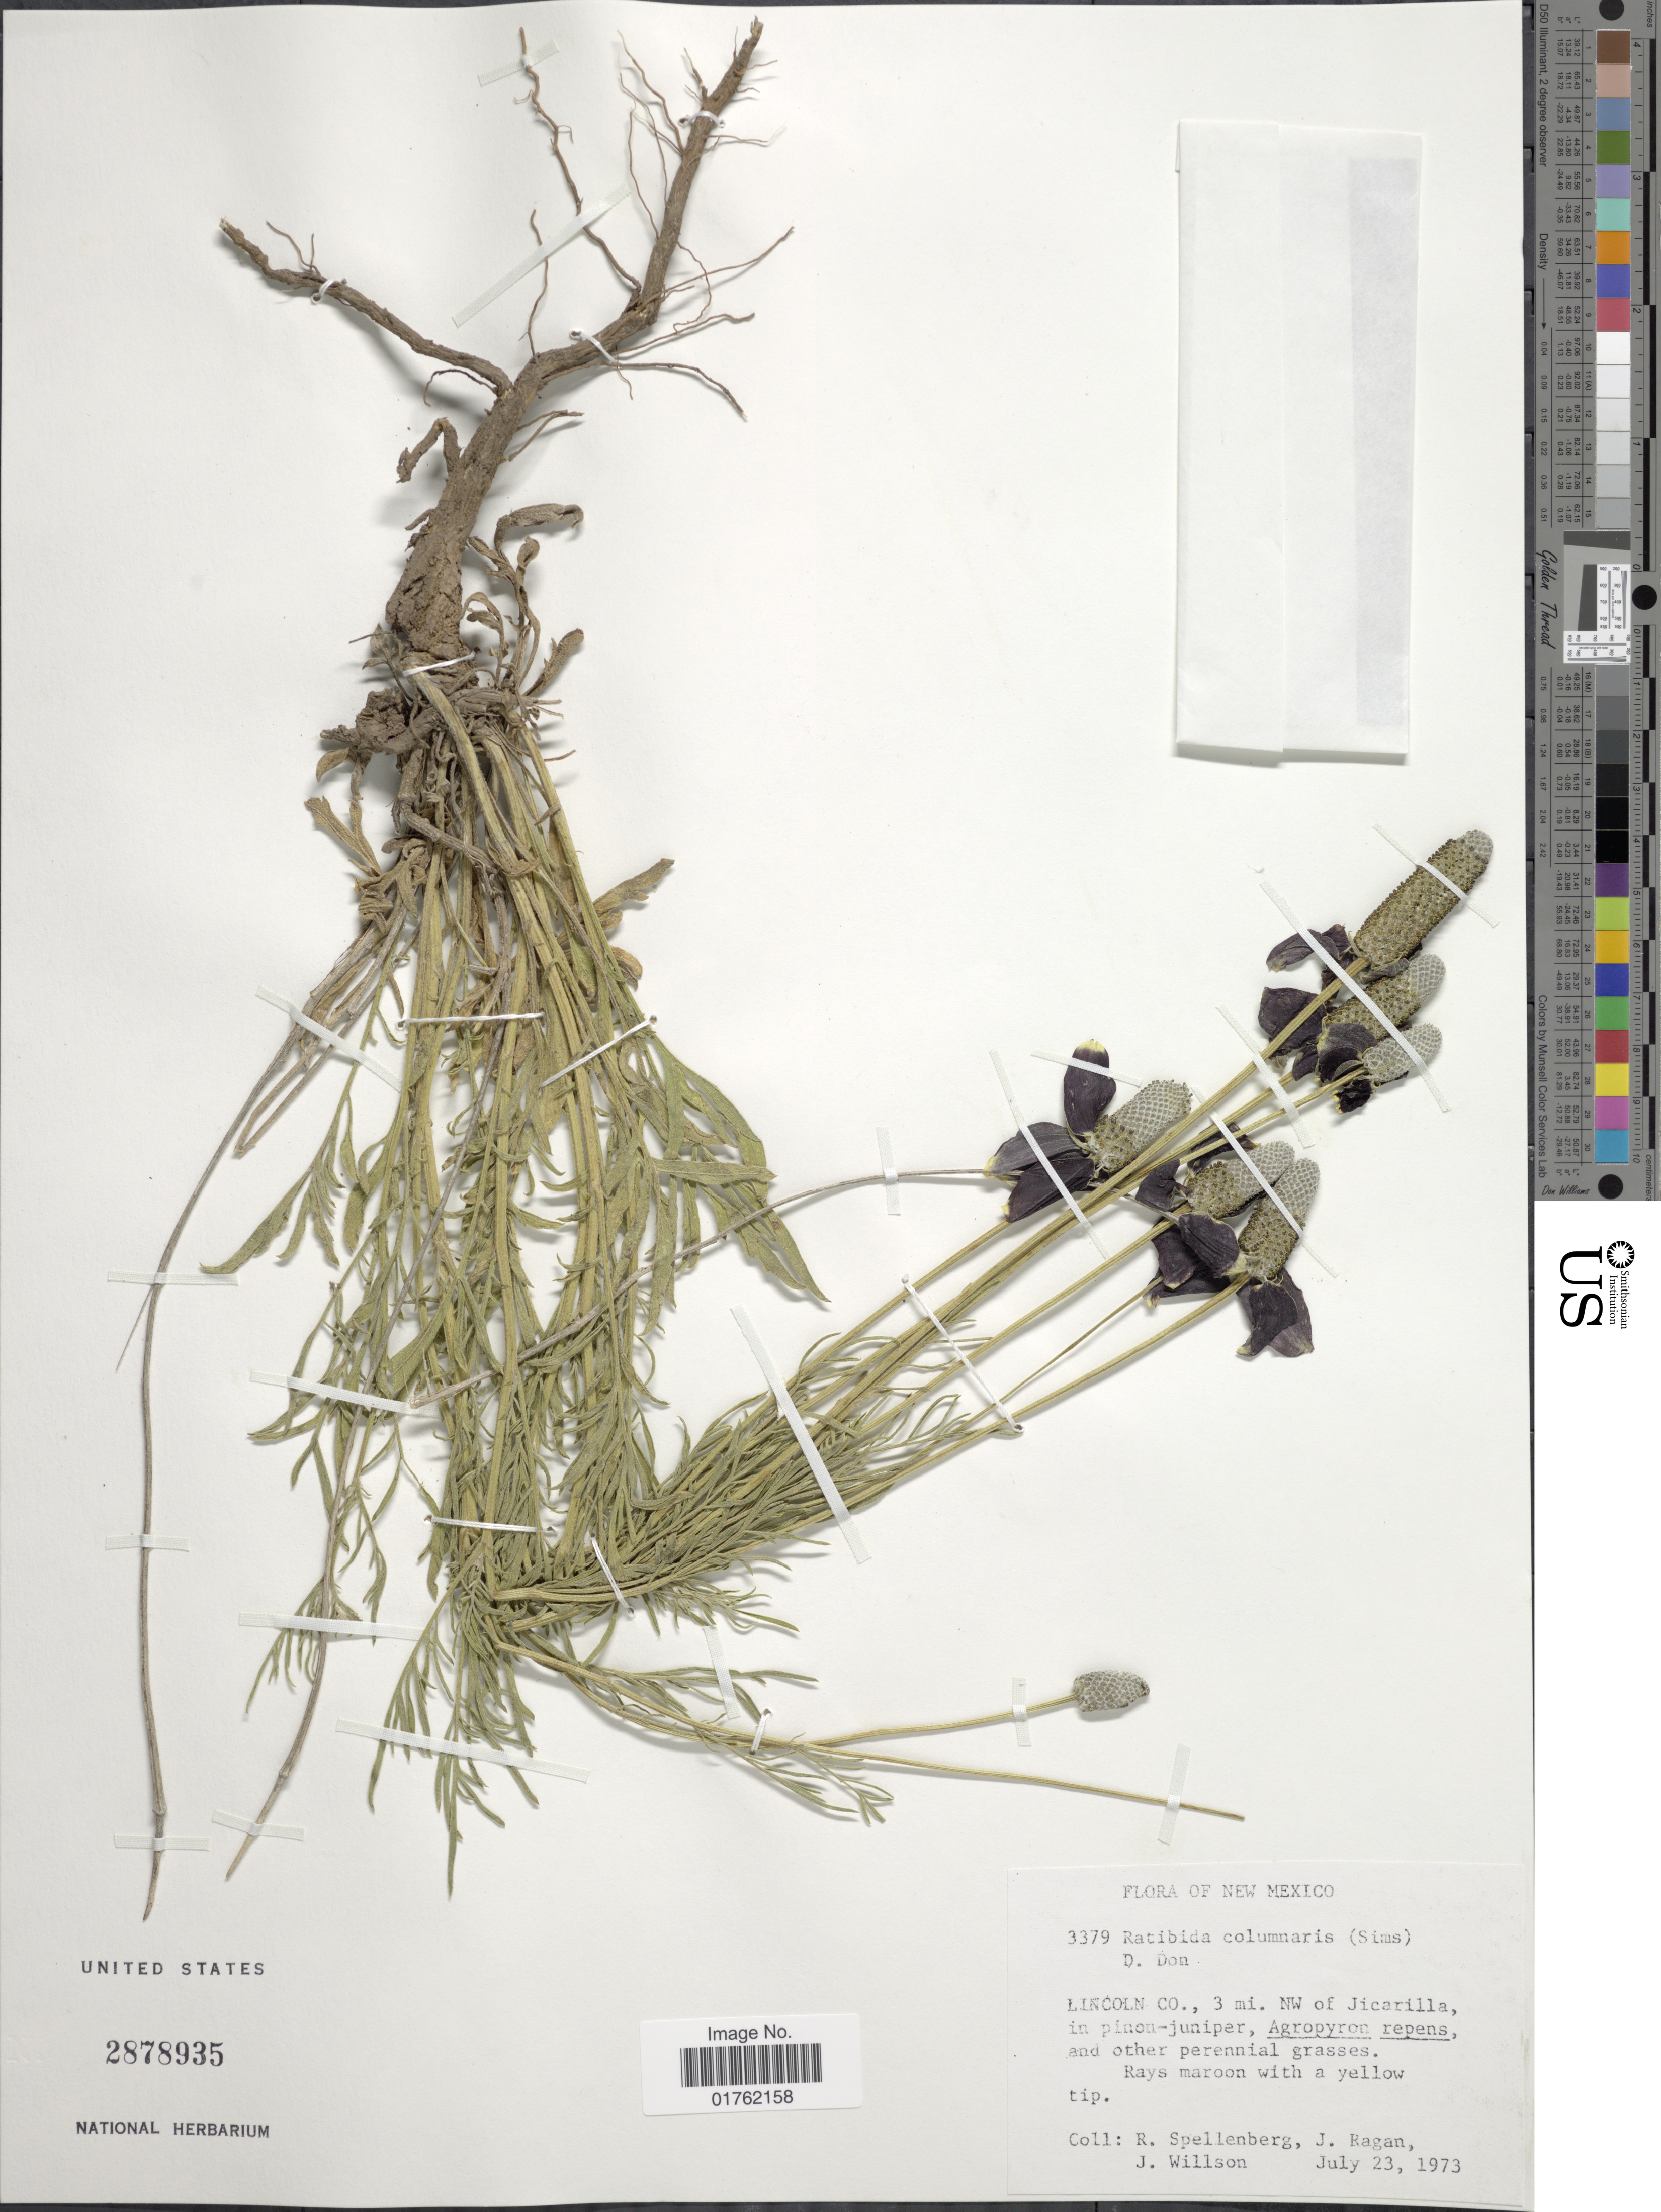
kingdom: Plantae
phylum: Tracheophyta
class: Magnoliopsida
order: Asterales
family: Asteraceae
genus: Ratibida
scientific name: Ratibida columnaris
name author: (Pursh) D. Don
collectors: R. Spellenberg, J. Ragan & J. Willson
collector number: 3379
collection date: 1973-07-23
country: United States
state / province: New Mexico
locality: Lincoln Co., 3 mi. NW of Jicarilla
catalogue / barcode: US 2878935